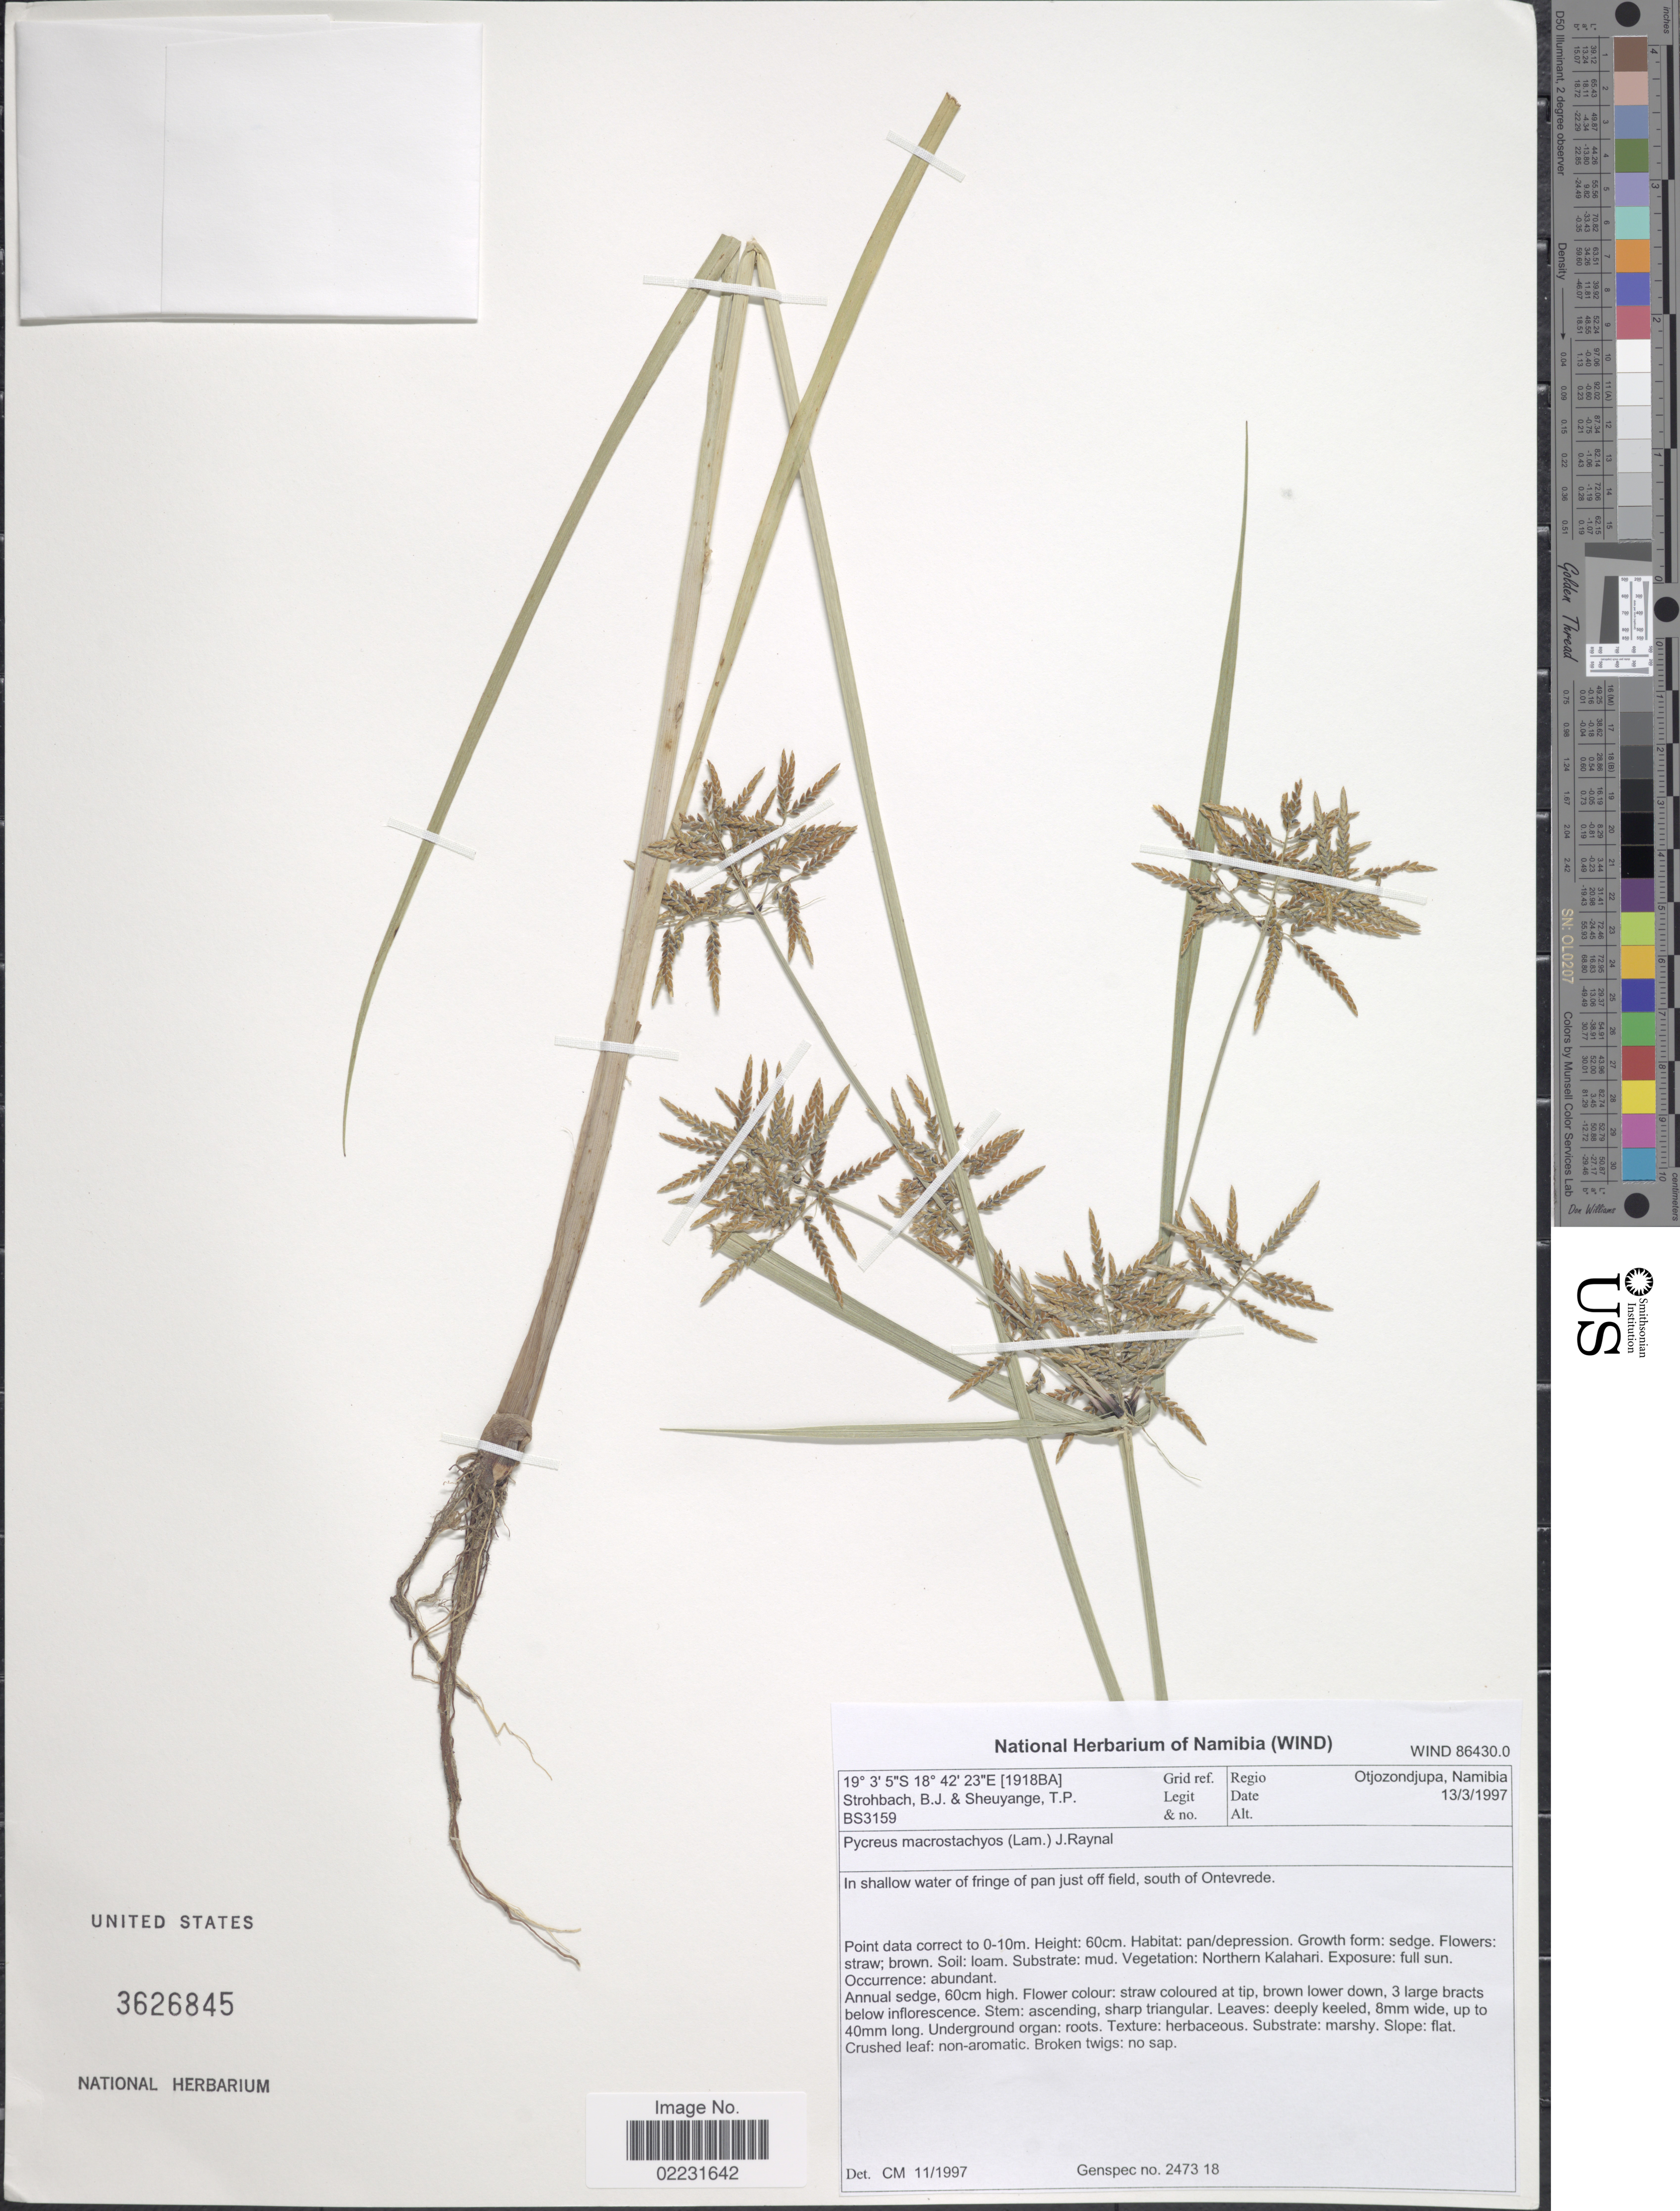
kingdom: Plantae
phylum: Tracheophyta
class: Liliopsida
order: Poales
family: Cyperaceae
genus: Cyperus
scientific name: Cyperus macrostachyos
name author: Lam.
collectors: B. Strohbach & T. Sheuyange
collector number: BS3159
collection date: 1997-03-13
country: Namibia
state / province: Otjozondjupa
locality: In shallow water of fringe of pan just off field, south of Ontevrede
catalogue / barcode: US 3626845